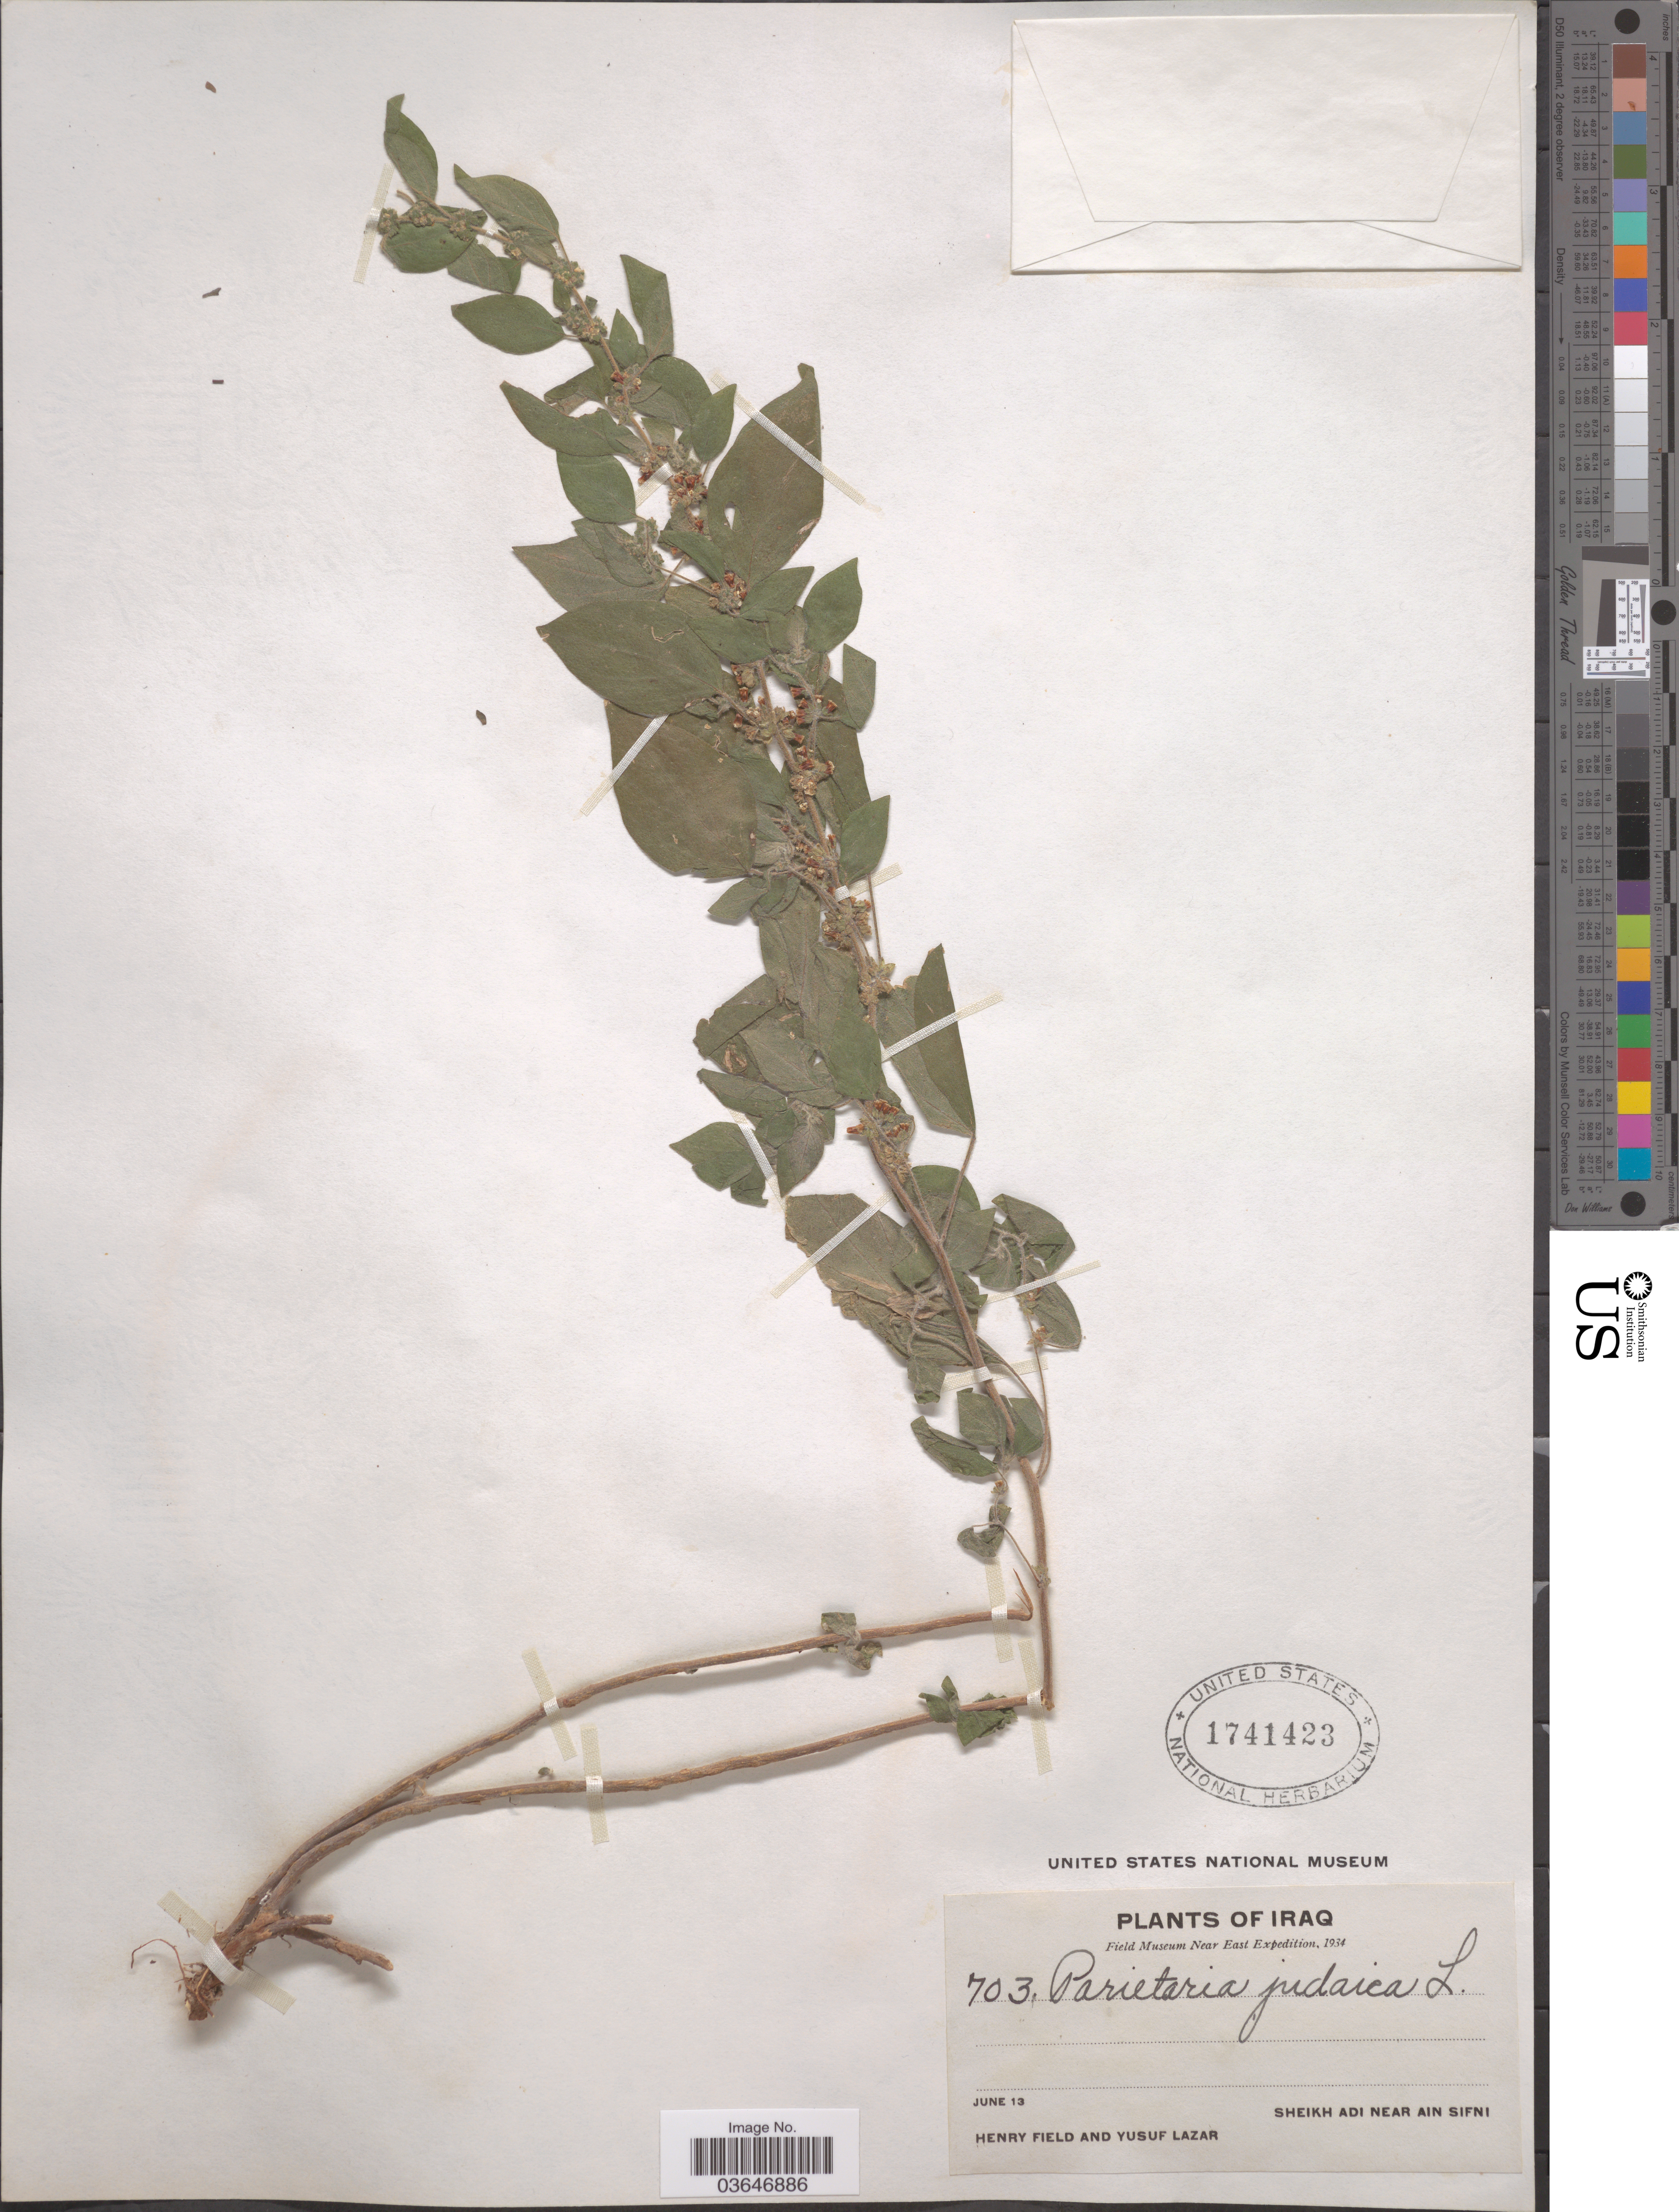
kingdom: Plantae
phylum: Tracheophyta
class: Magnoliopsida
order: Rosales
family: Urticaceae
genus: Parietaria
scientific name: Parietaria judaica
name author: L.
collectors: H. Field & Y. Lazar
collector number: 703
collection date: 1934-06-13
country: Iraq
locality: Sheikh Adi near Ain Sifni.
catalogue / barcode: US 1741423